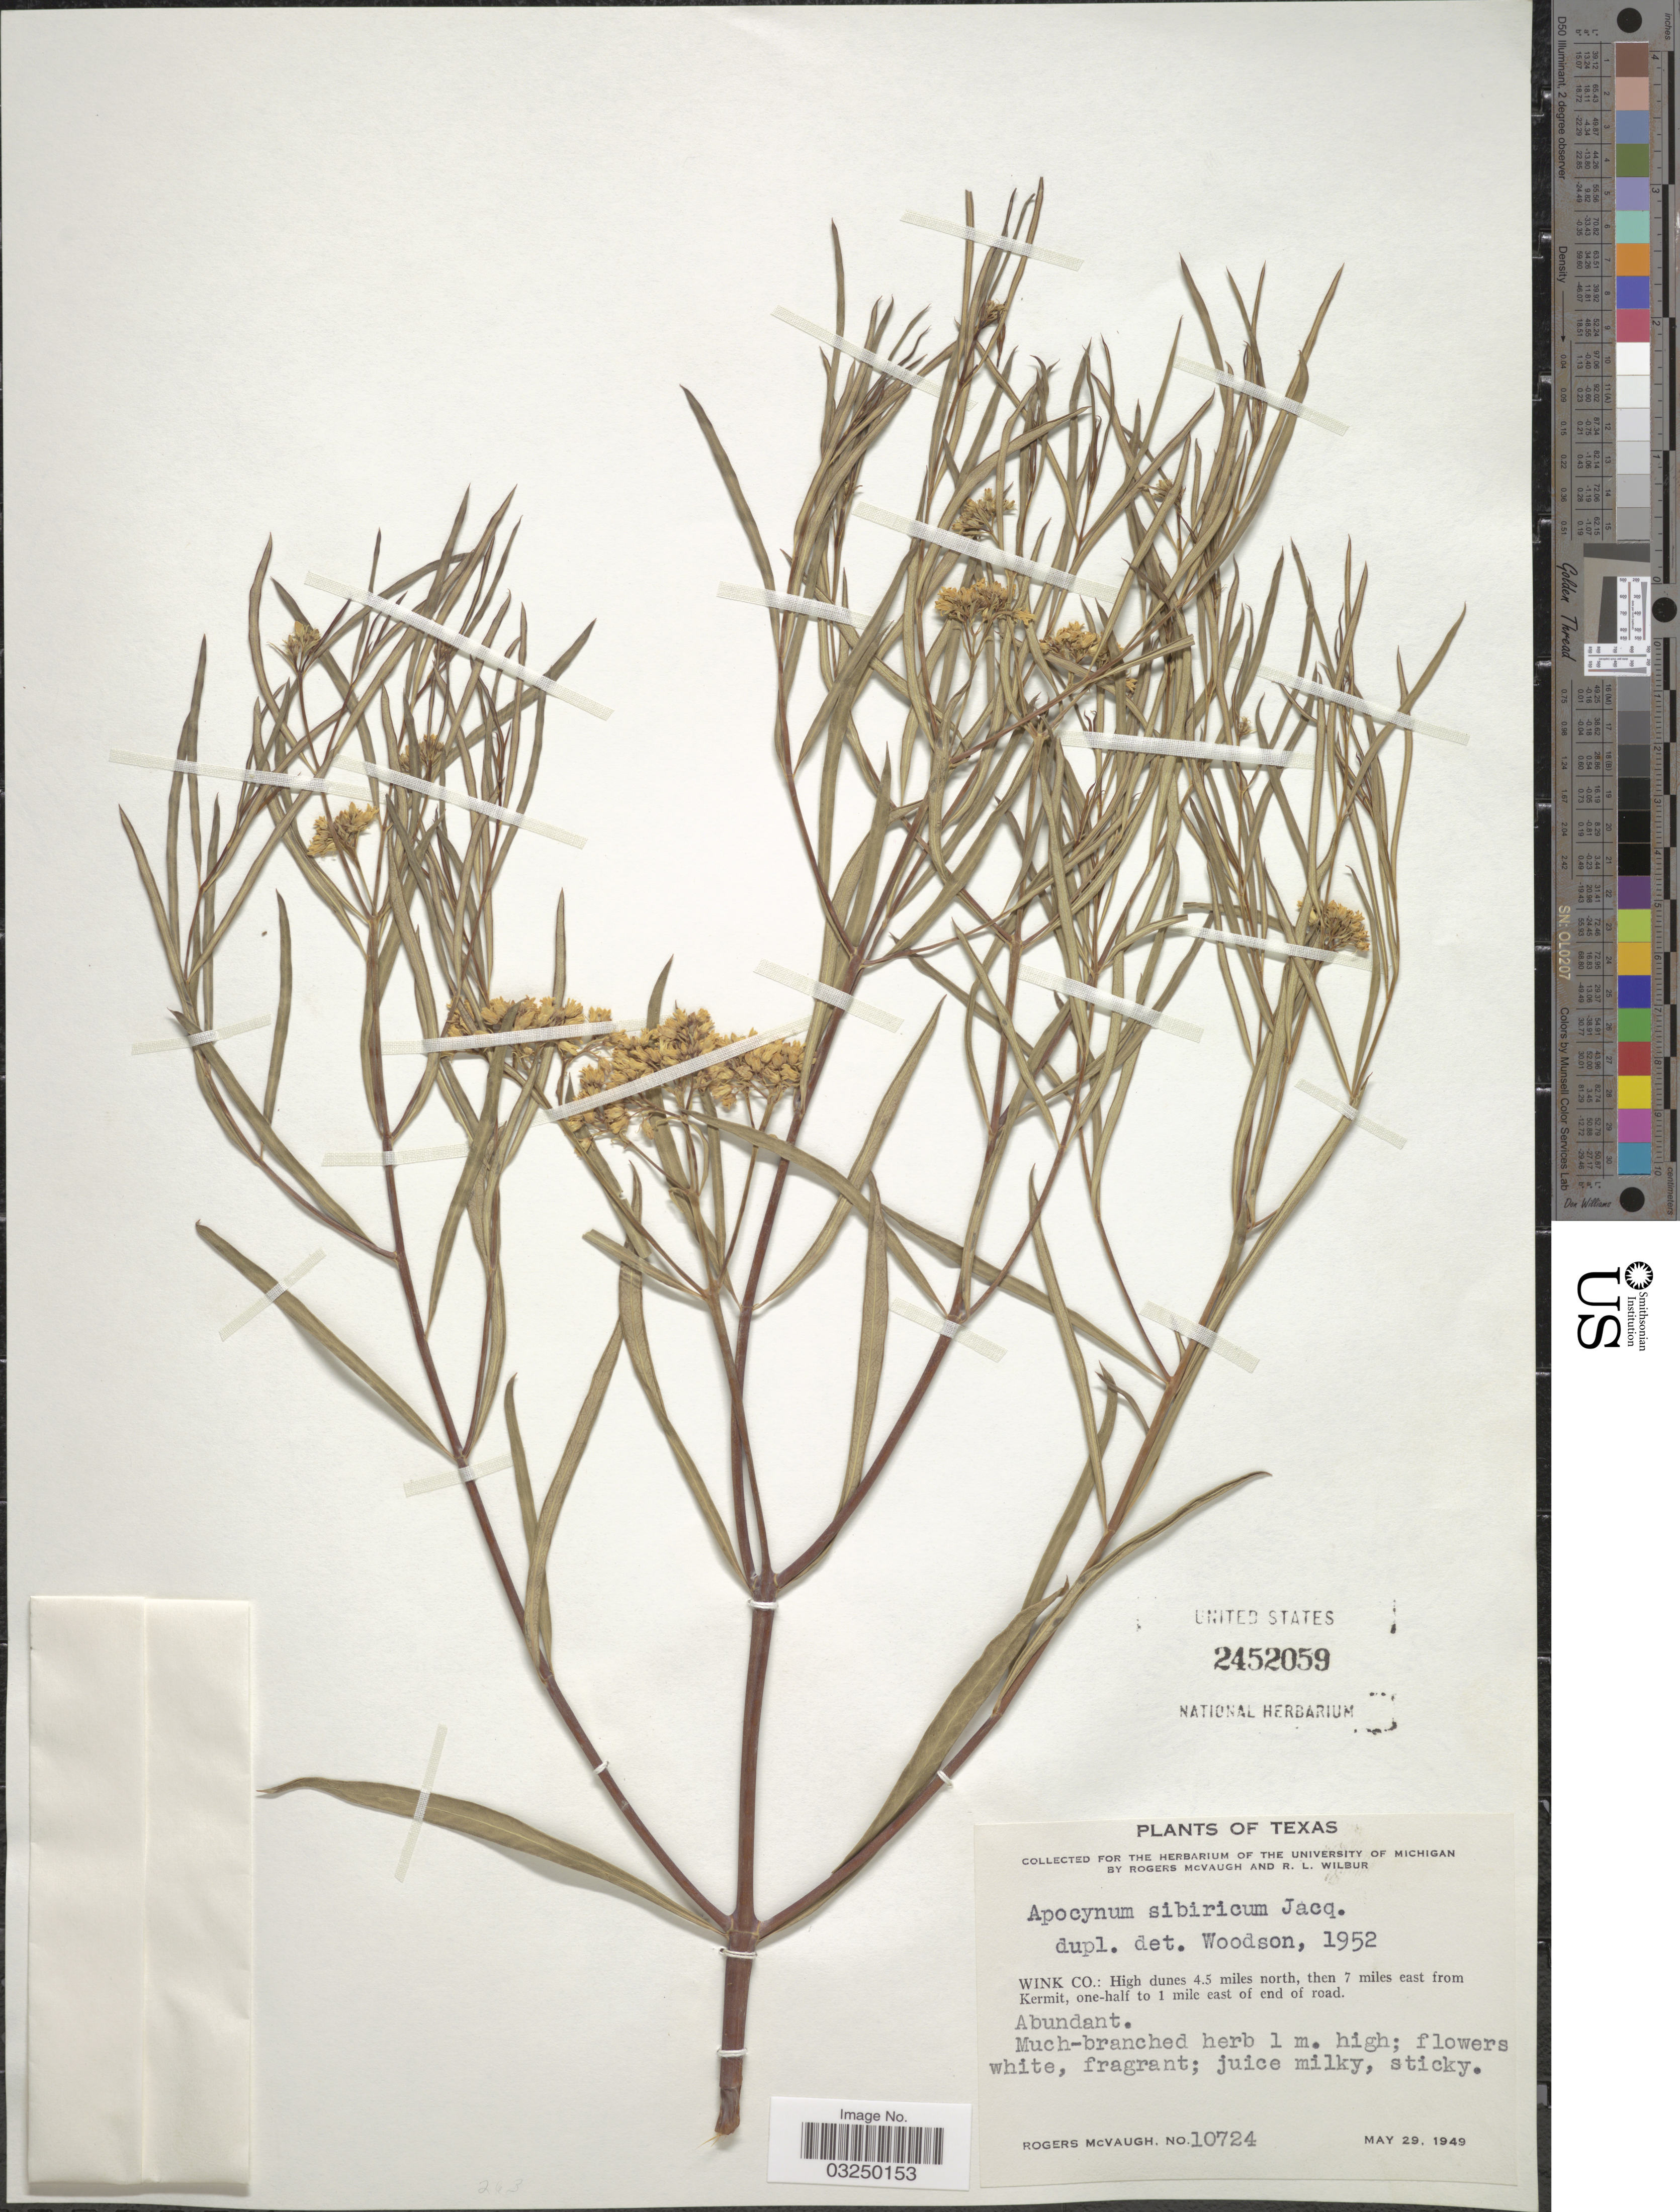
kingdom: Plantae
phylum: Tracheophyta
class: Magnoliopsida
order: Gentianales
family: Apocynaceae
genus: Apocynum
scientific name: Apocynum sibiricum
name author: Jacq.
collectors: R. McVaugh & R. L. Wilbur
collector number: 10724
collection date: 1949-05-29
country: United States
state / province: Texas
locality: Wink Co.: High dunes 4.5 miles north, then 7 miles east from Kermit, one-half to 1 mile east of end of road.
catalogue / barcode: US 2452059